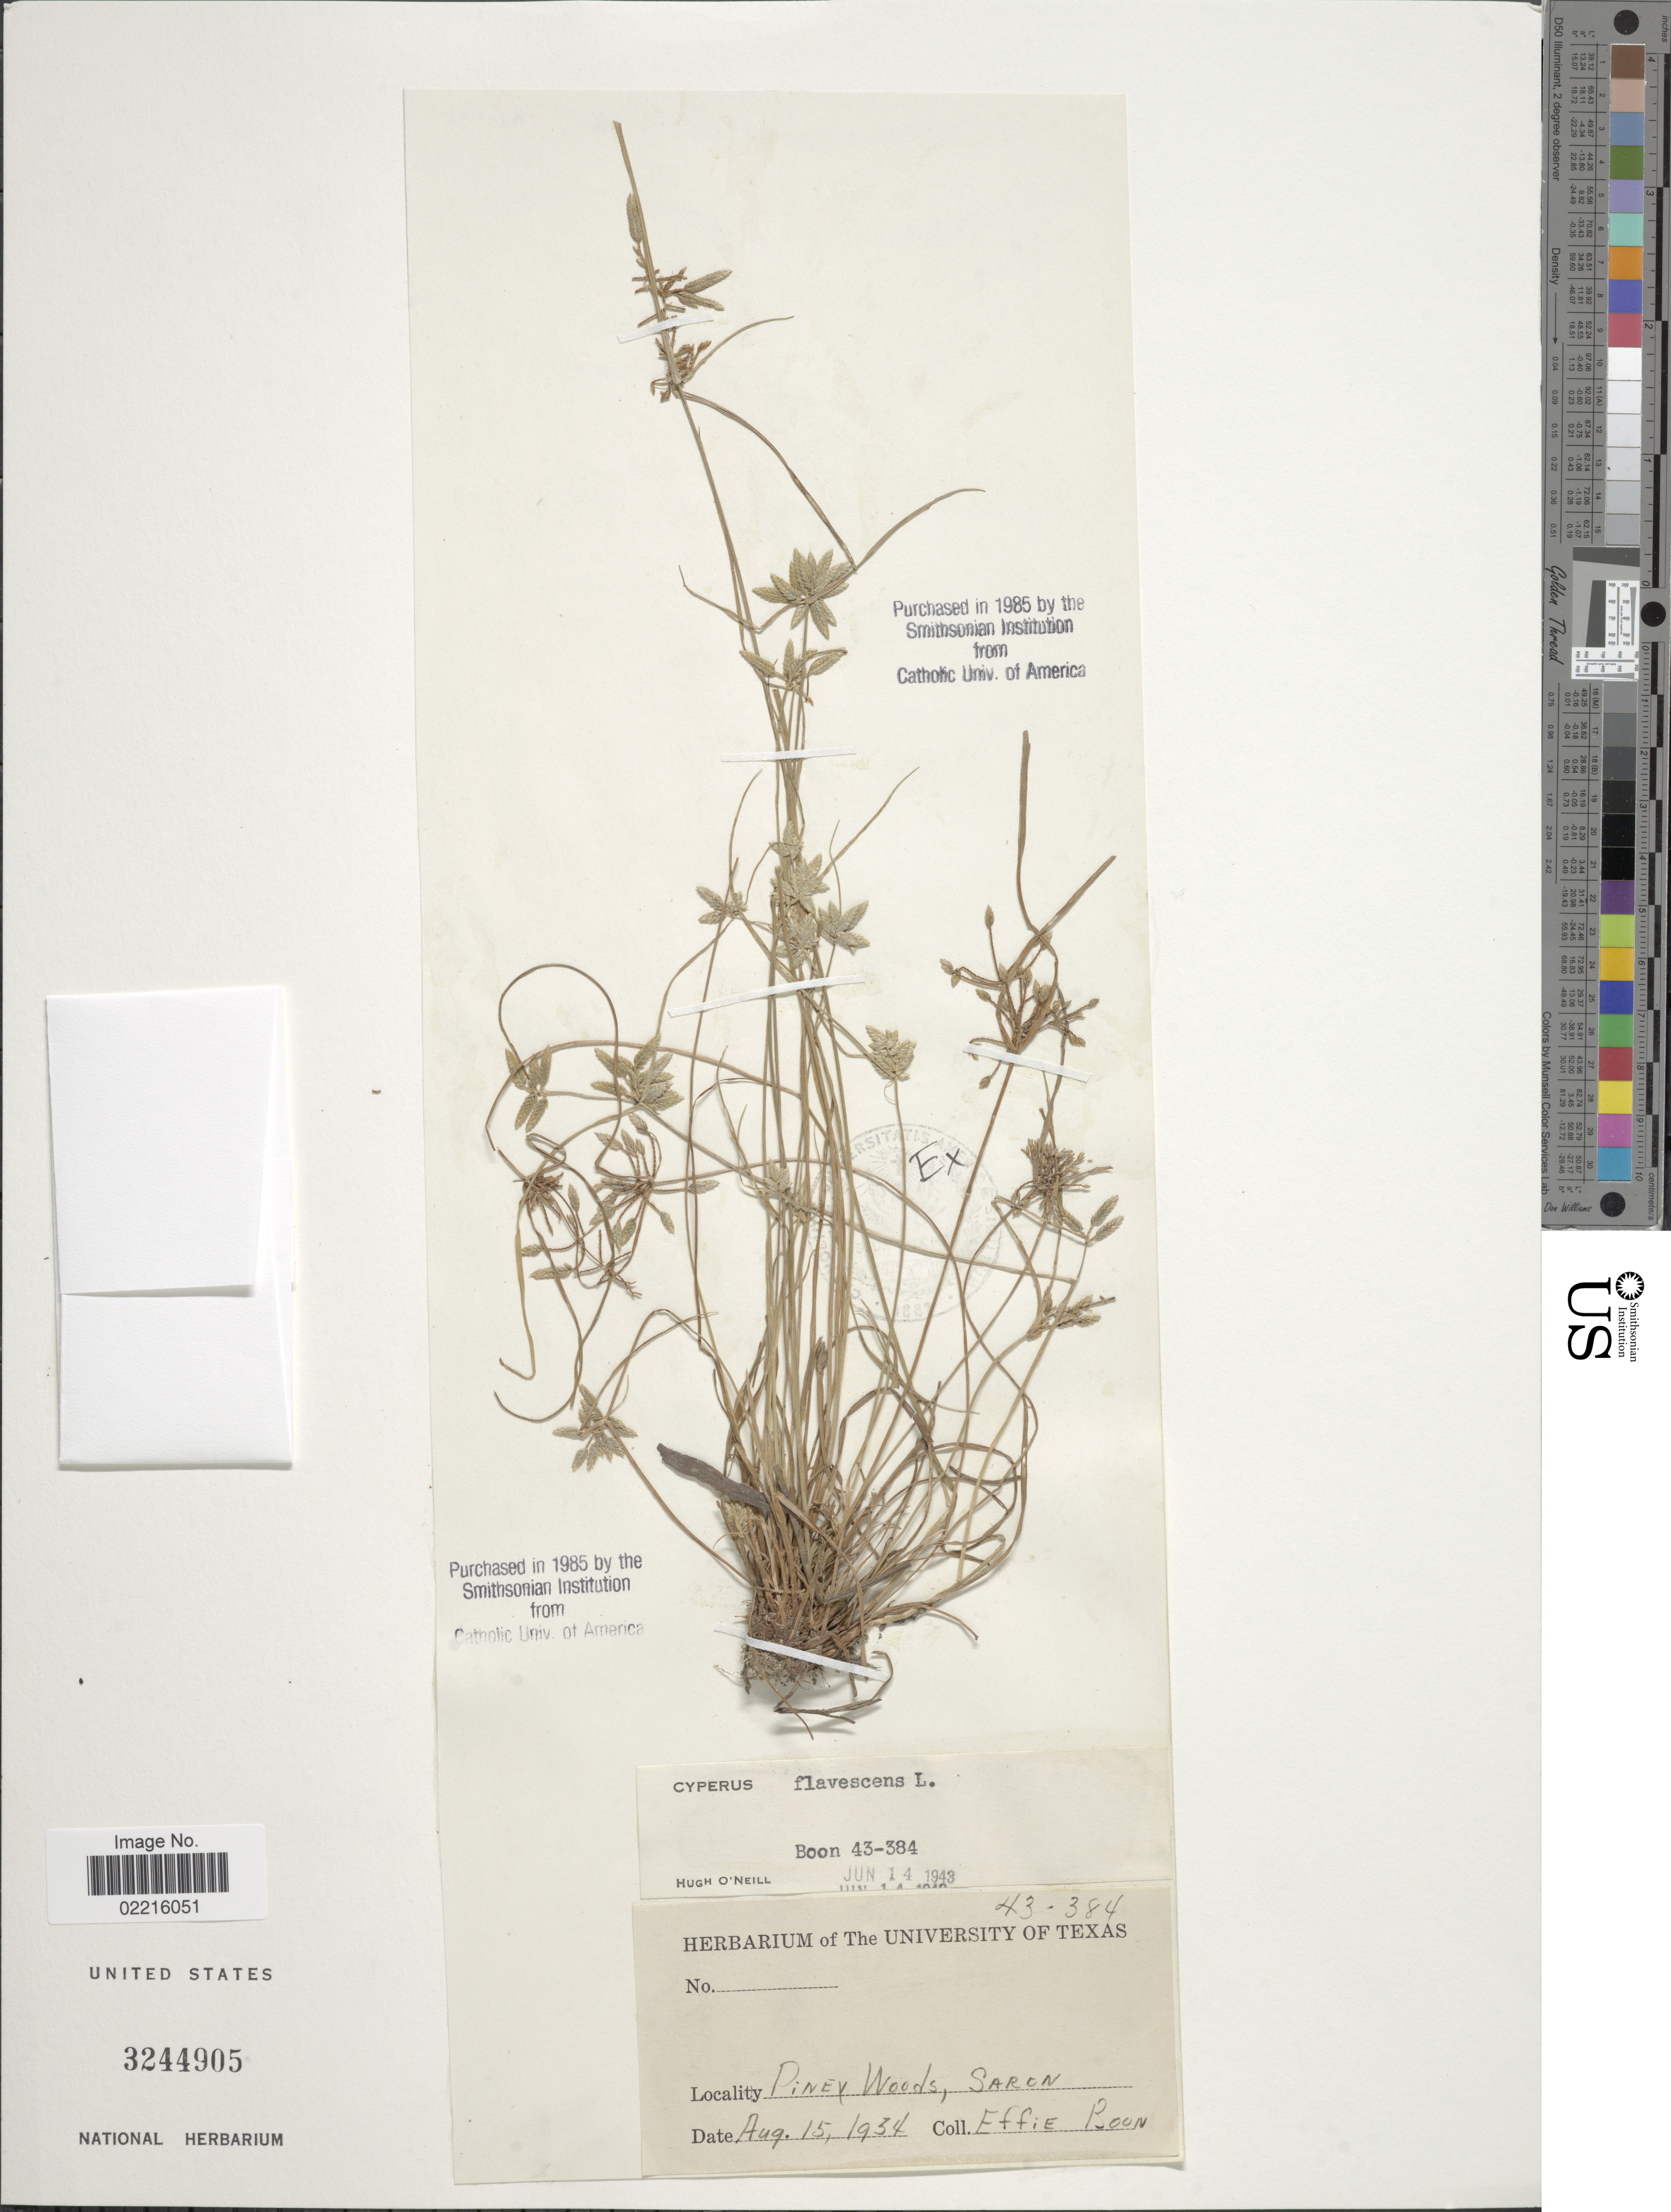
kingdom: Plantae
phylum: Tracheophyta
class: Liliopsida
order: Poales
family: Cyperaceae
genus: Cyperus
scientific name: Cyperus flavescens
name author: L.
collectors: E. Boon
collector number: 43-384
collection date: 1934-08-15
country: United States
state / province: Texas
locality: Piney Woods, Saron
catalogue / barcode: US 3244905